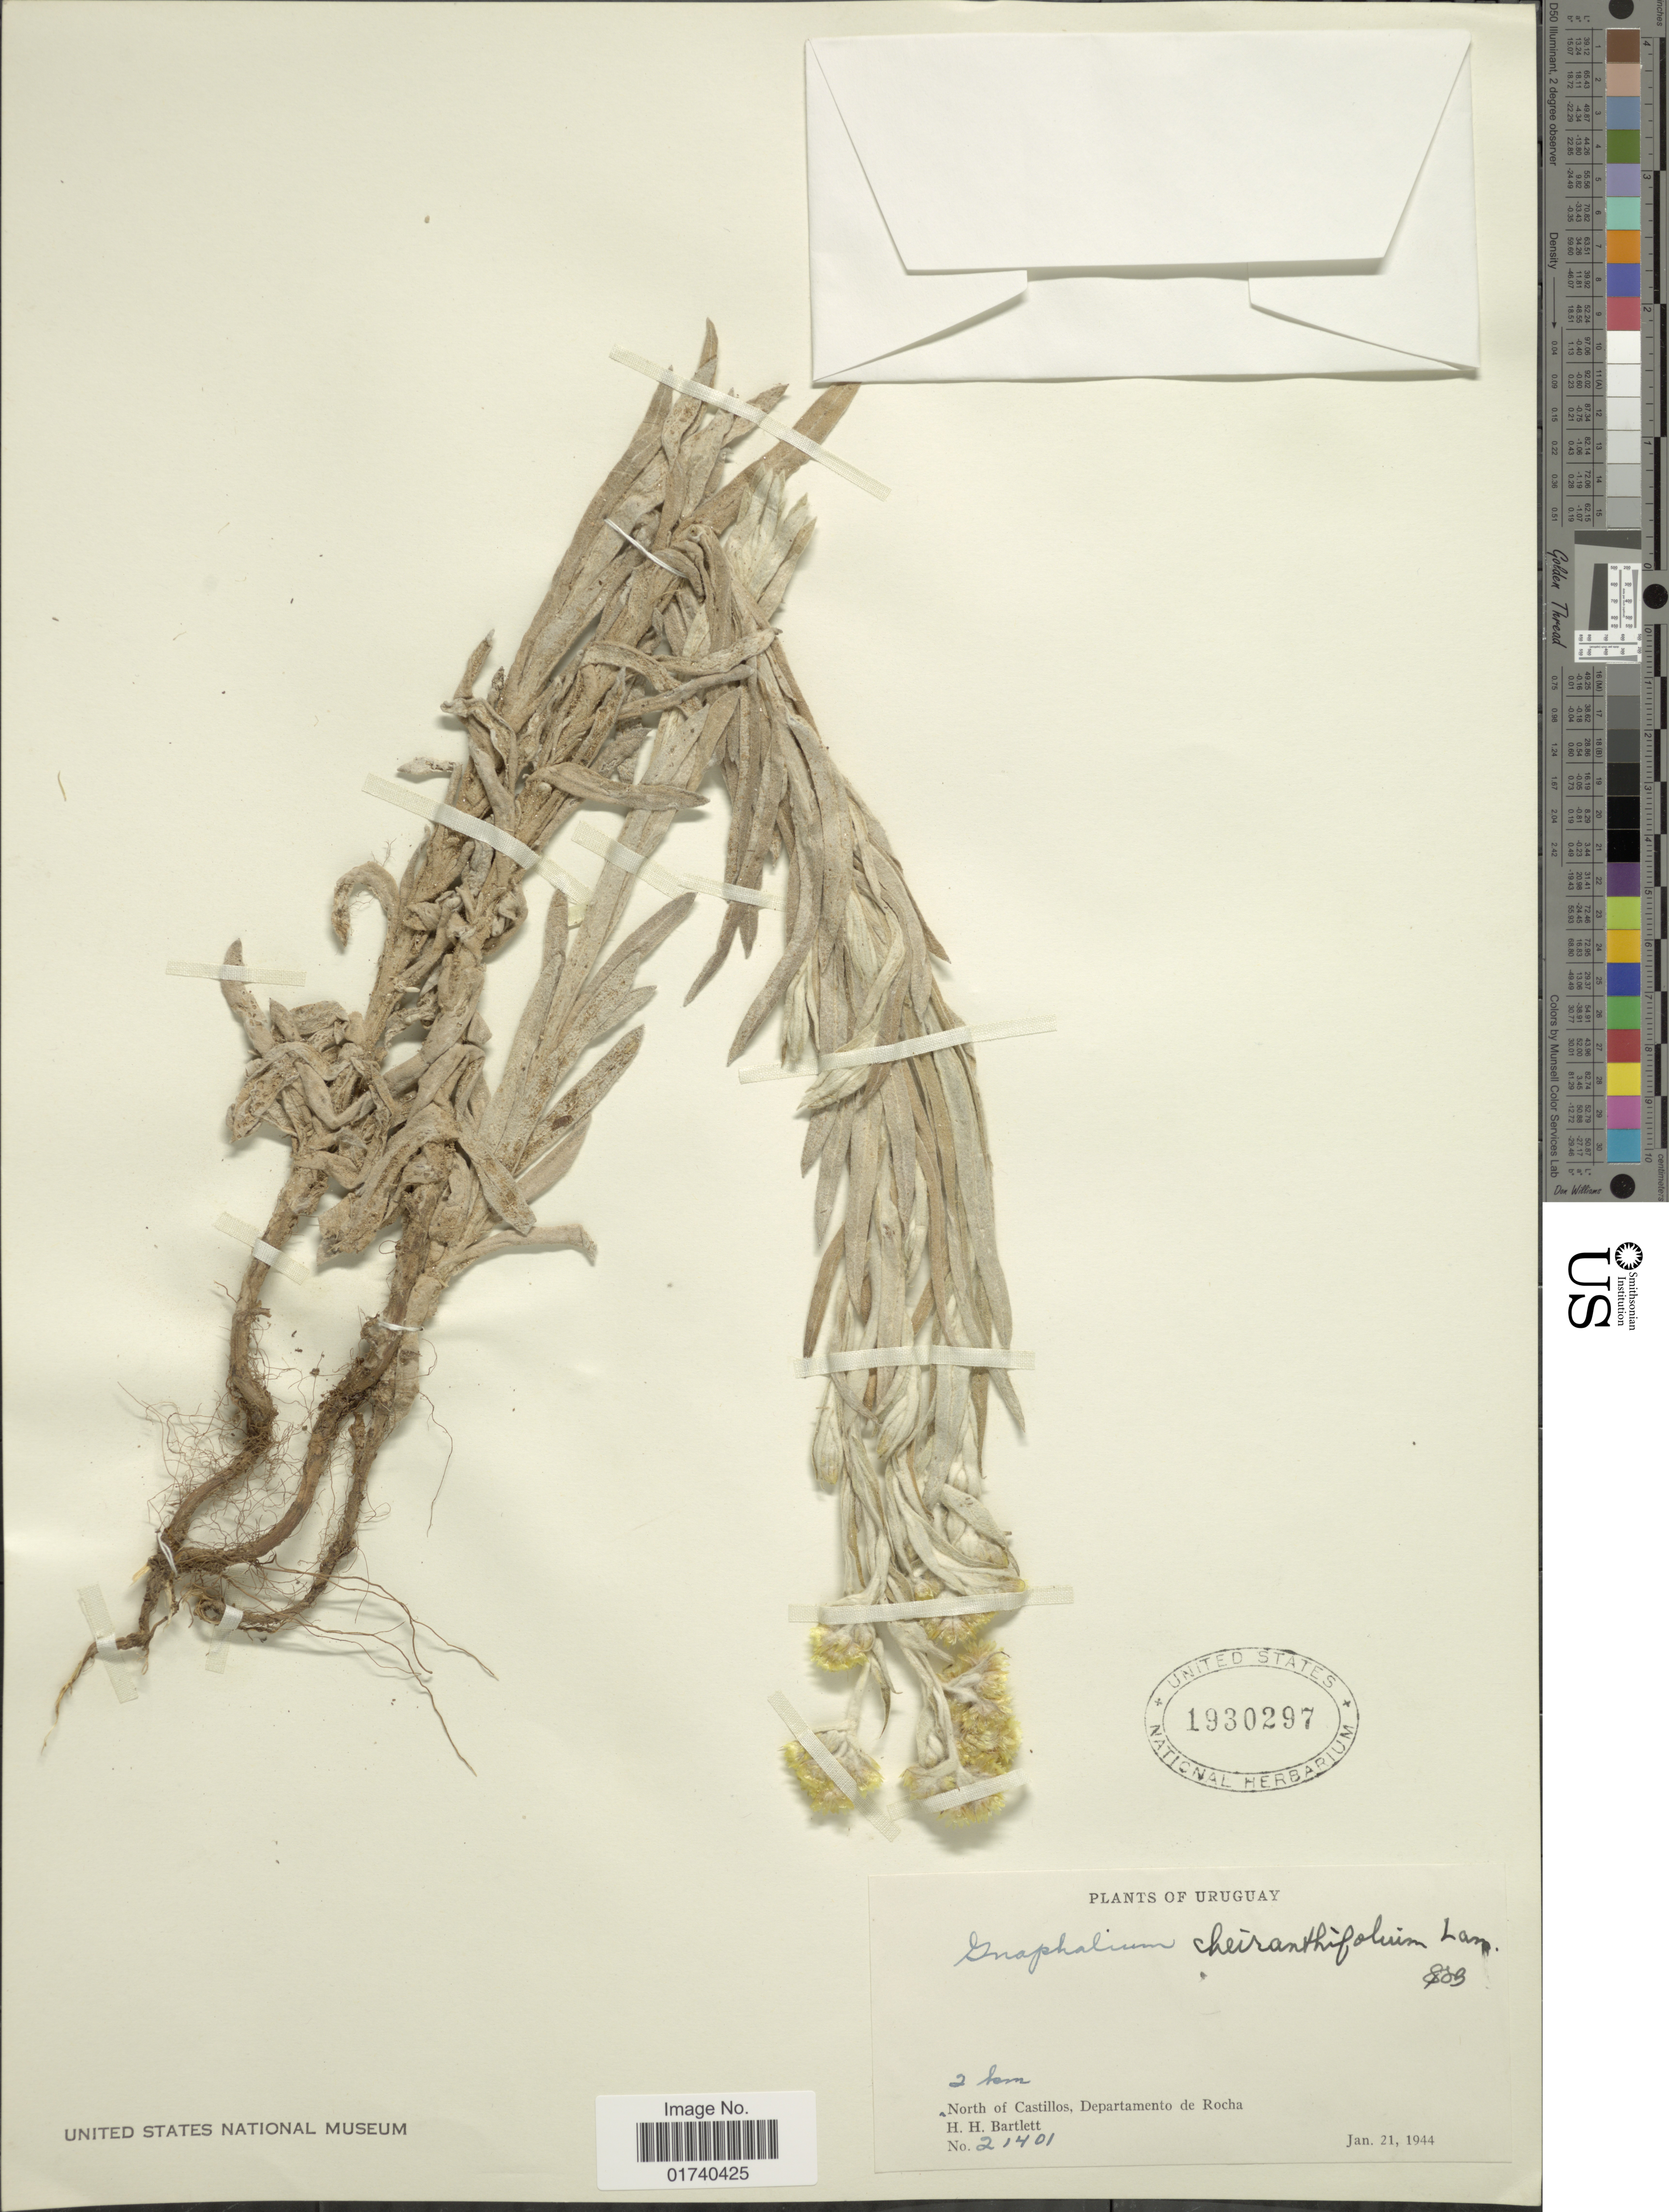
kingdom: Plantae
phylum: Tracheophyta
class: Magnoliopsida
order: Asterales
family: Asteraceae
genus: Pseudognaphalium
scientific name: Pseudognaphalium cheiranthifolium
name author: (Lam.) Hilliard & B.L. Burtt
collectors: H. H. Bartlett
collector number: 21401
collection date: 1944-01-21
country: Uruguay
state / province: Rocha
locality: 2 km North of Castillos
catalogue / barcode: US 1930297